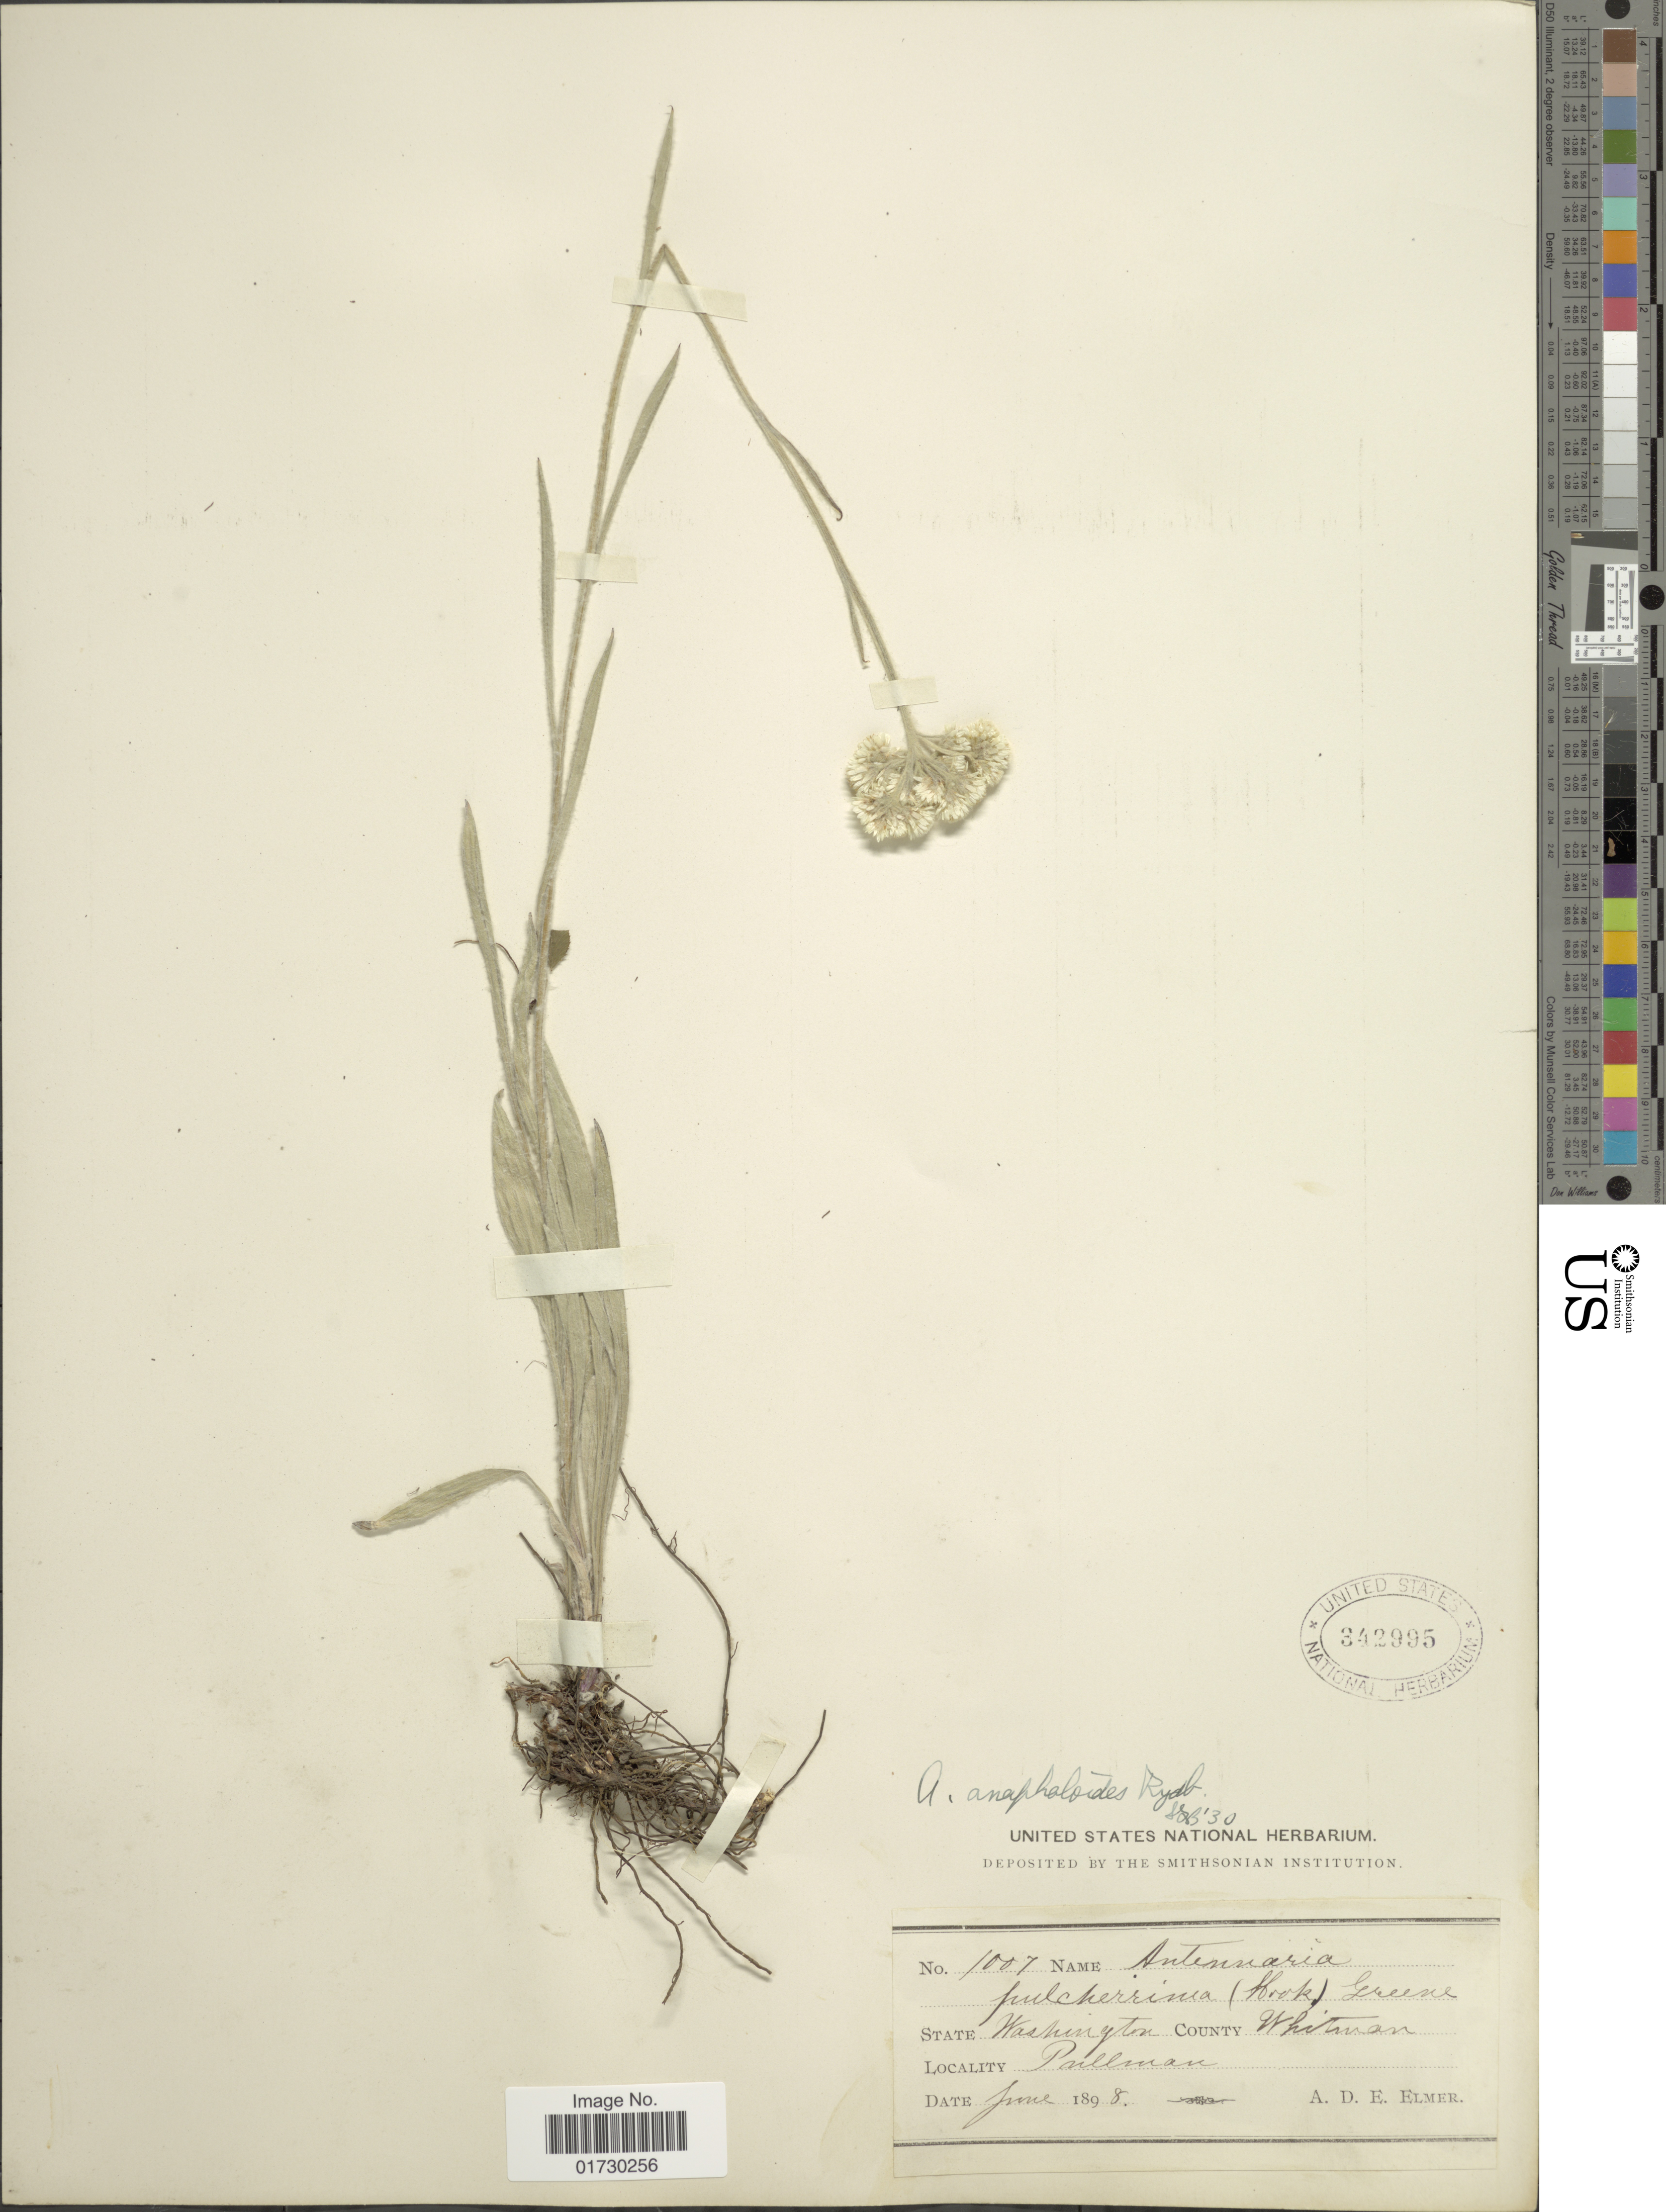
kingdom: Plantae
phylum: Tracheophyta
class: Magnoliopsida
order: Asterales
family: Asteraceae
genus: Antennaria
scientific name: Antennaria anaphaloides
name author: Rydb.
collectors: A. D. E. Elmer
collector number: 1007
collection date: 1898-06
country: United States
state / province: Washington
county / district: Whitman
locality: State Washington, County Whitman, Pullman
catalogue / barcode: US 342995